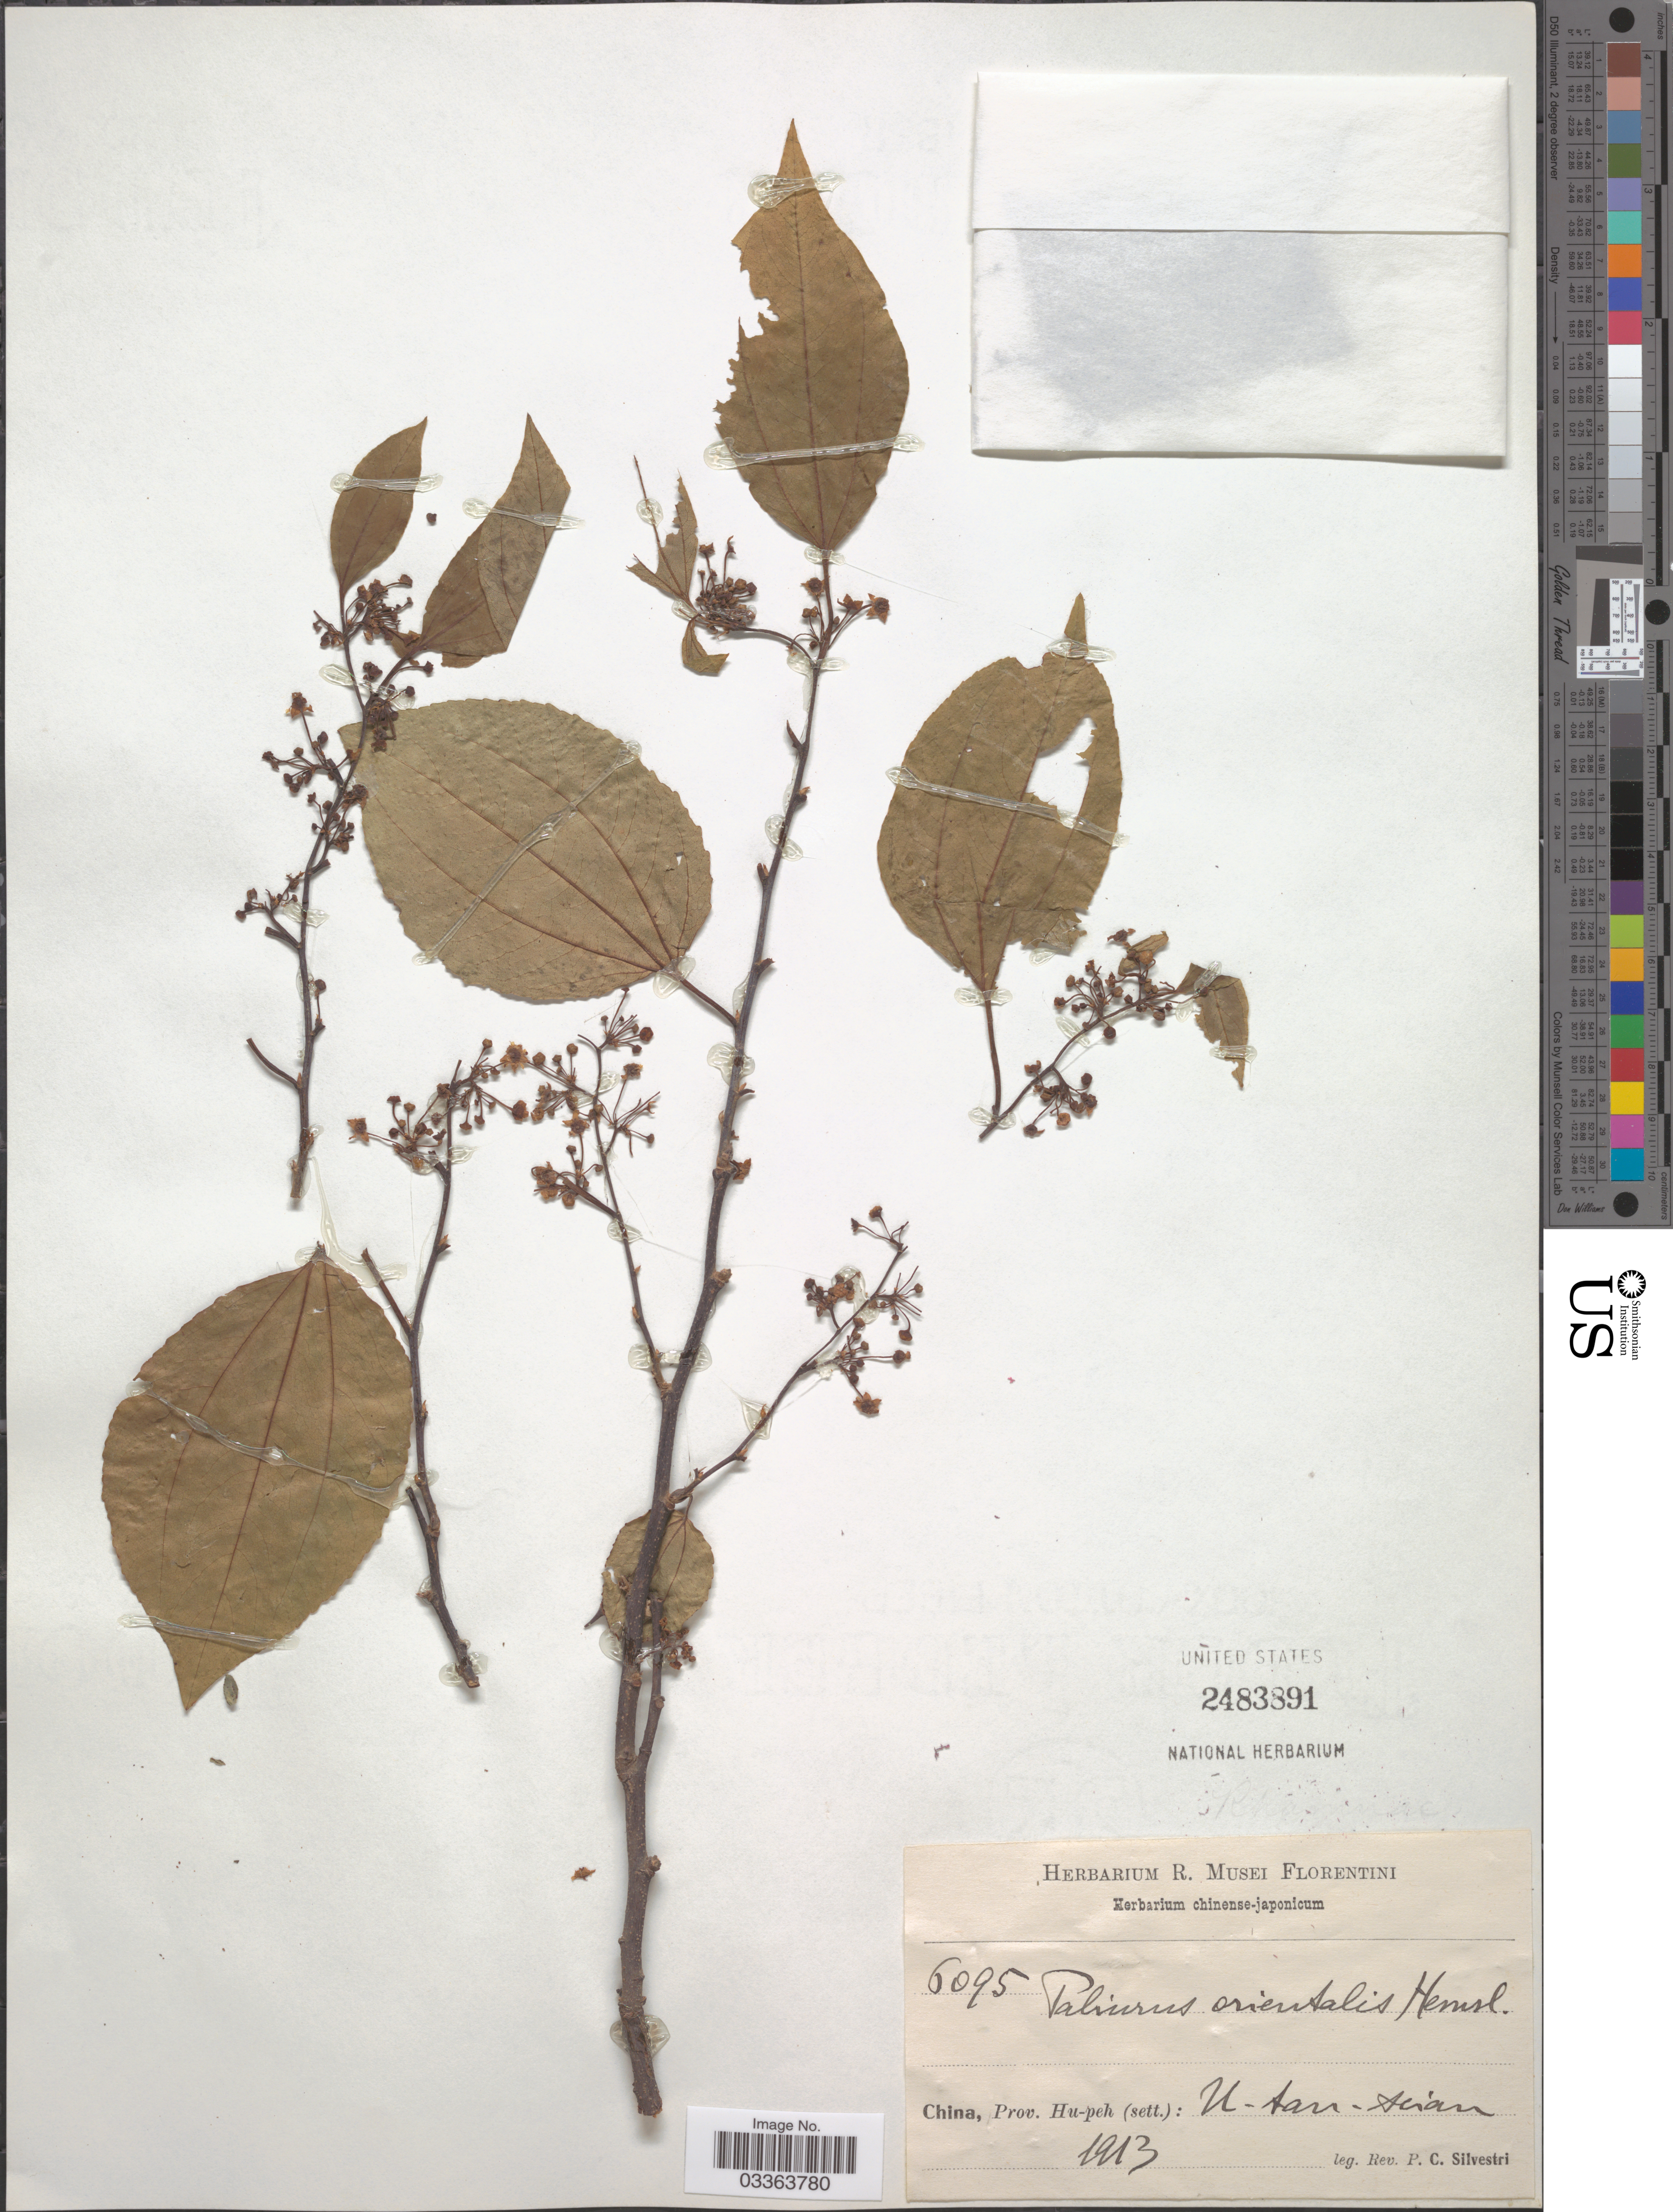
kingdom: Plantae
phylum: Tracheophyta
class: Magnoliopsida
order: Rosales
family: Rhamnaceae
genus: Paliurus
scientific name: Paliurus orientalis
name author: Hemsl.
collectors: P. Silvestri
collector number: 6095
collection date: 1913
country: China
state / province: Hubei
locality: Prov. Hu-peh (sett.): U-tan-scian [interpreted].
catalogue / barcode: US 2483891